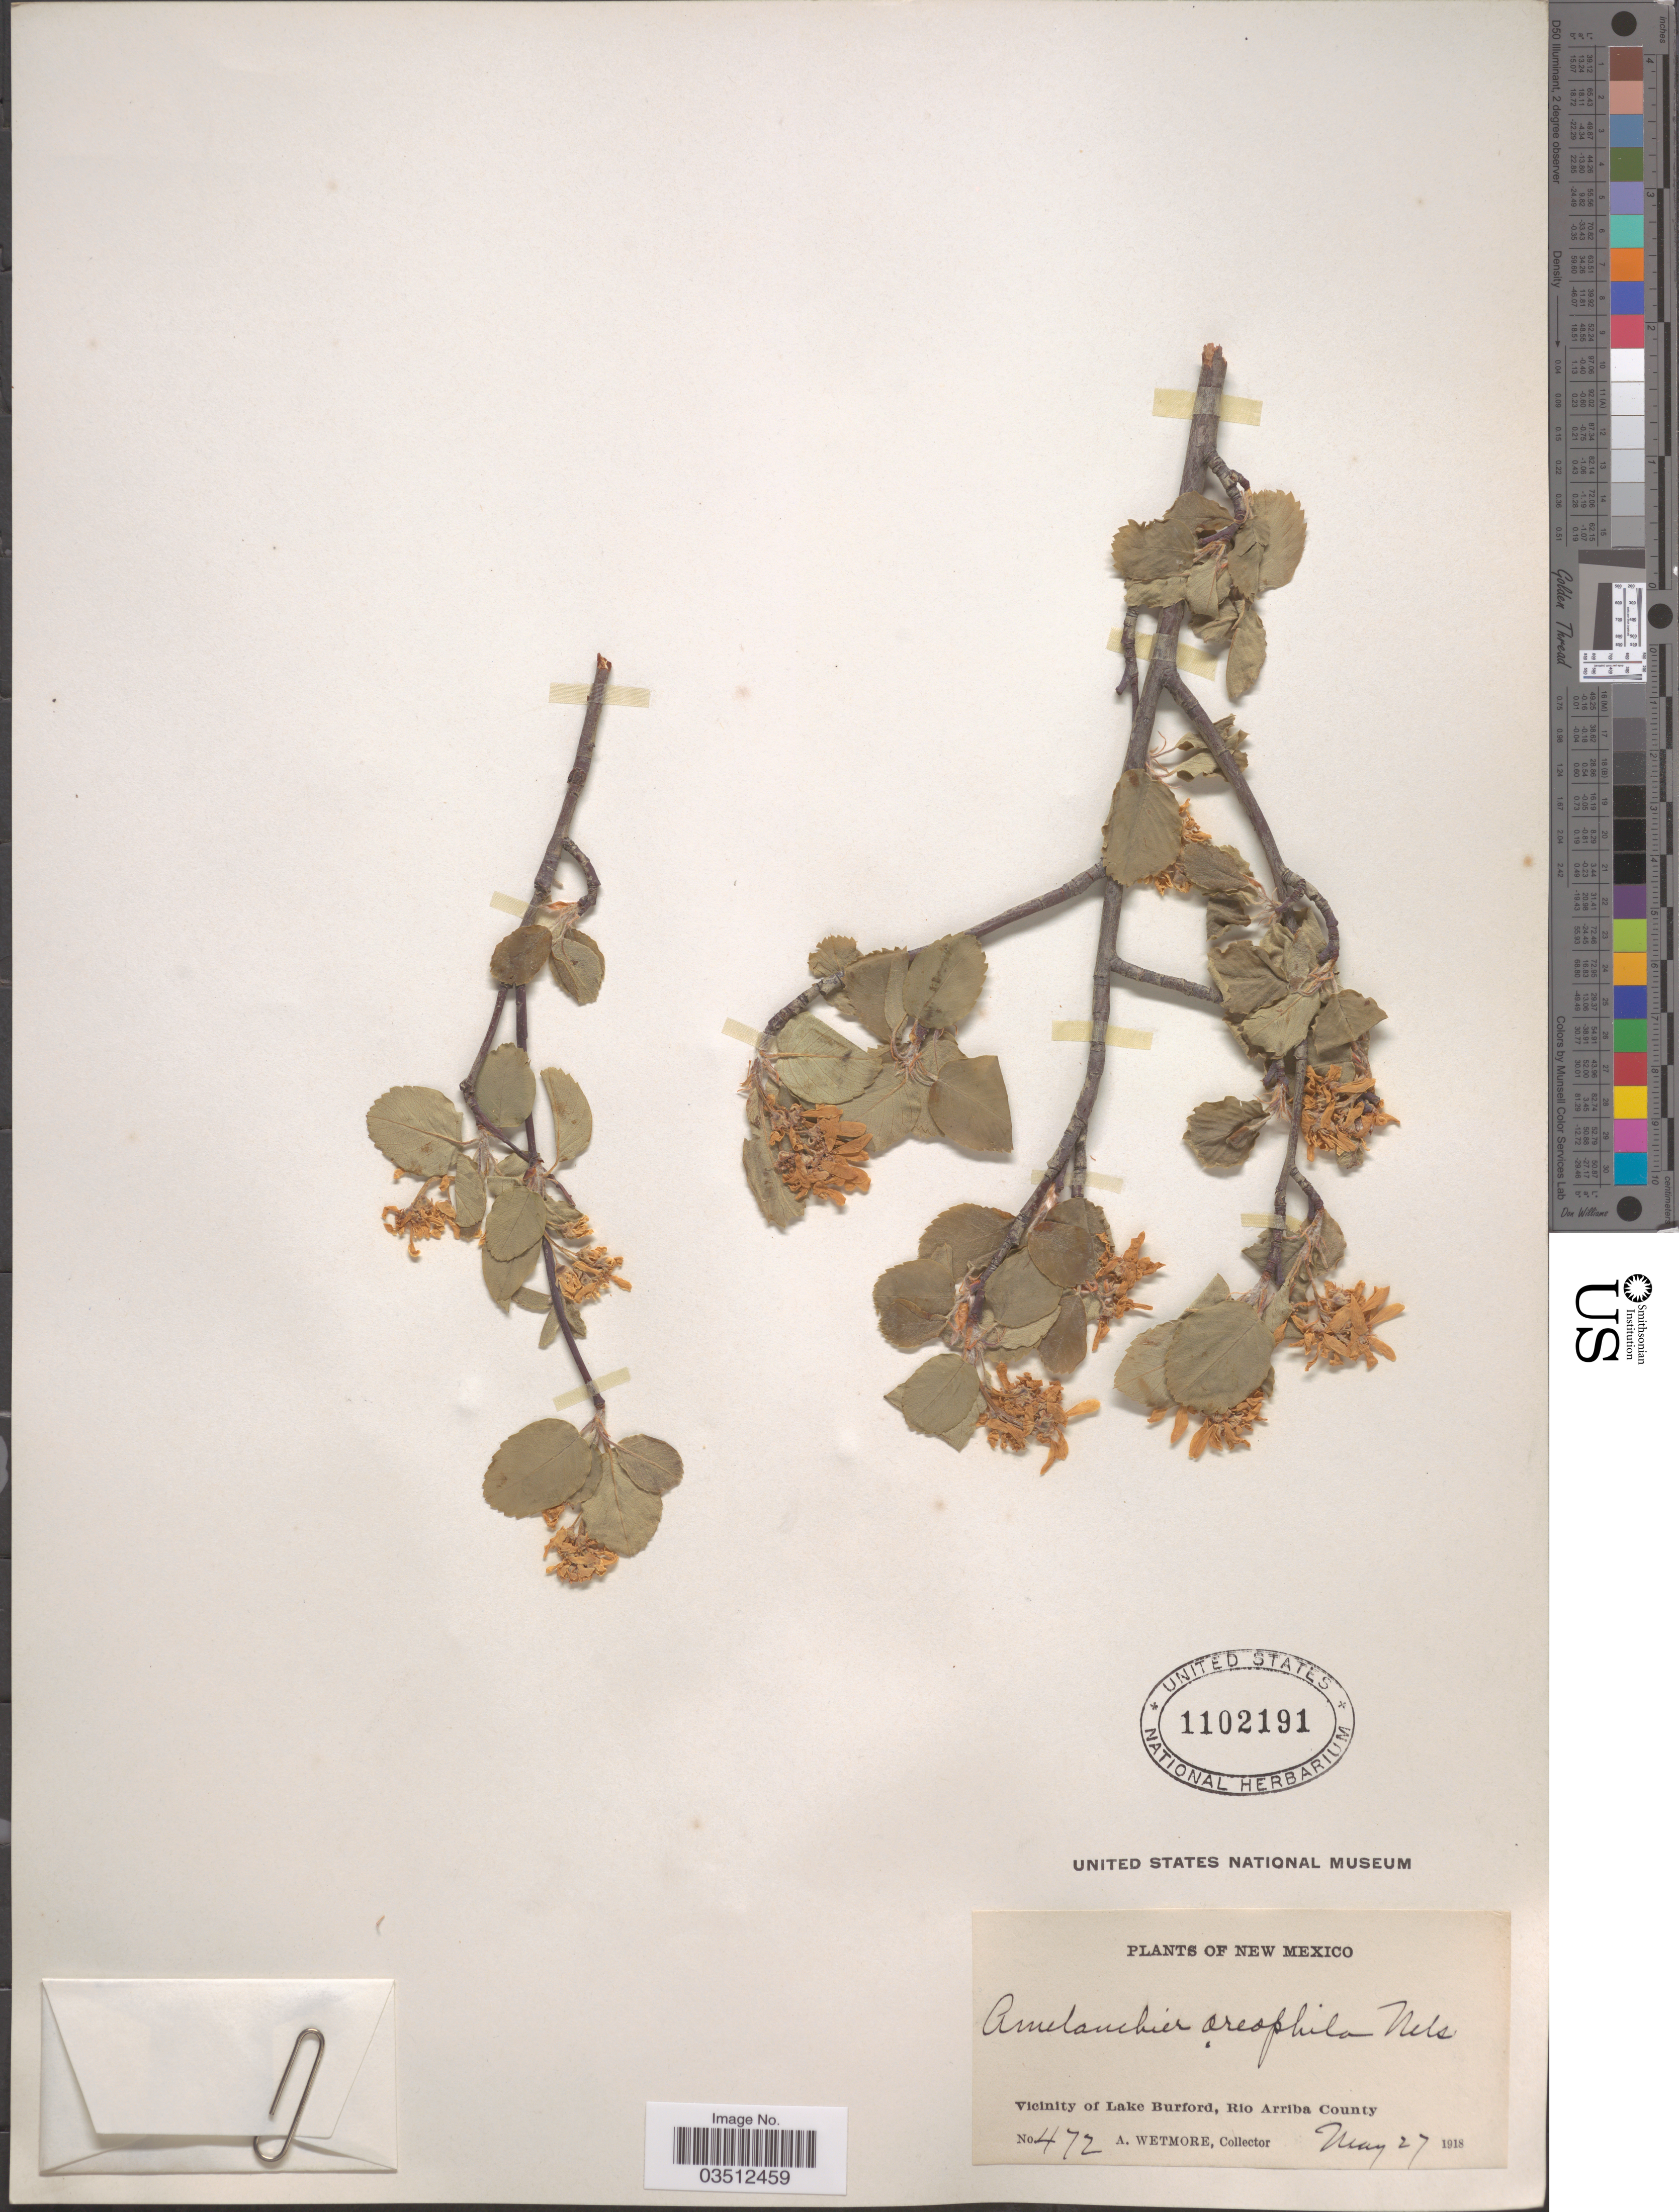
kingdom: Plantae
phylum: Tracheophyta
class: Magnoliopsida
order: Rosales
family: Rosaceae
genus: Amelanchier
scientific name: Amelanchier oreophila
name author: A. Nelson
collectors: A. Wetmore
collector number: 472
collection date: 1918-05-27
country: United States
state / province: New Mexico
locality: Vicinity of Lake Burford, Rio Arriba County.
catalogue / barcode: US 1102191